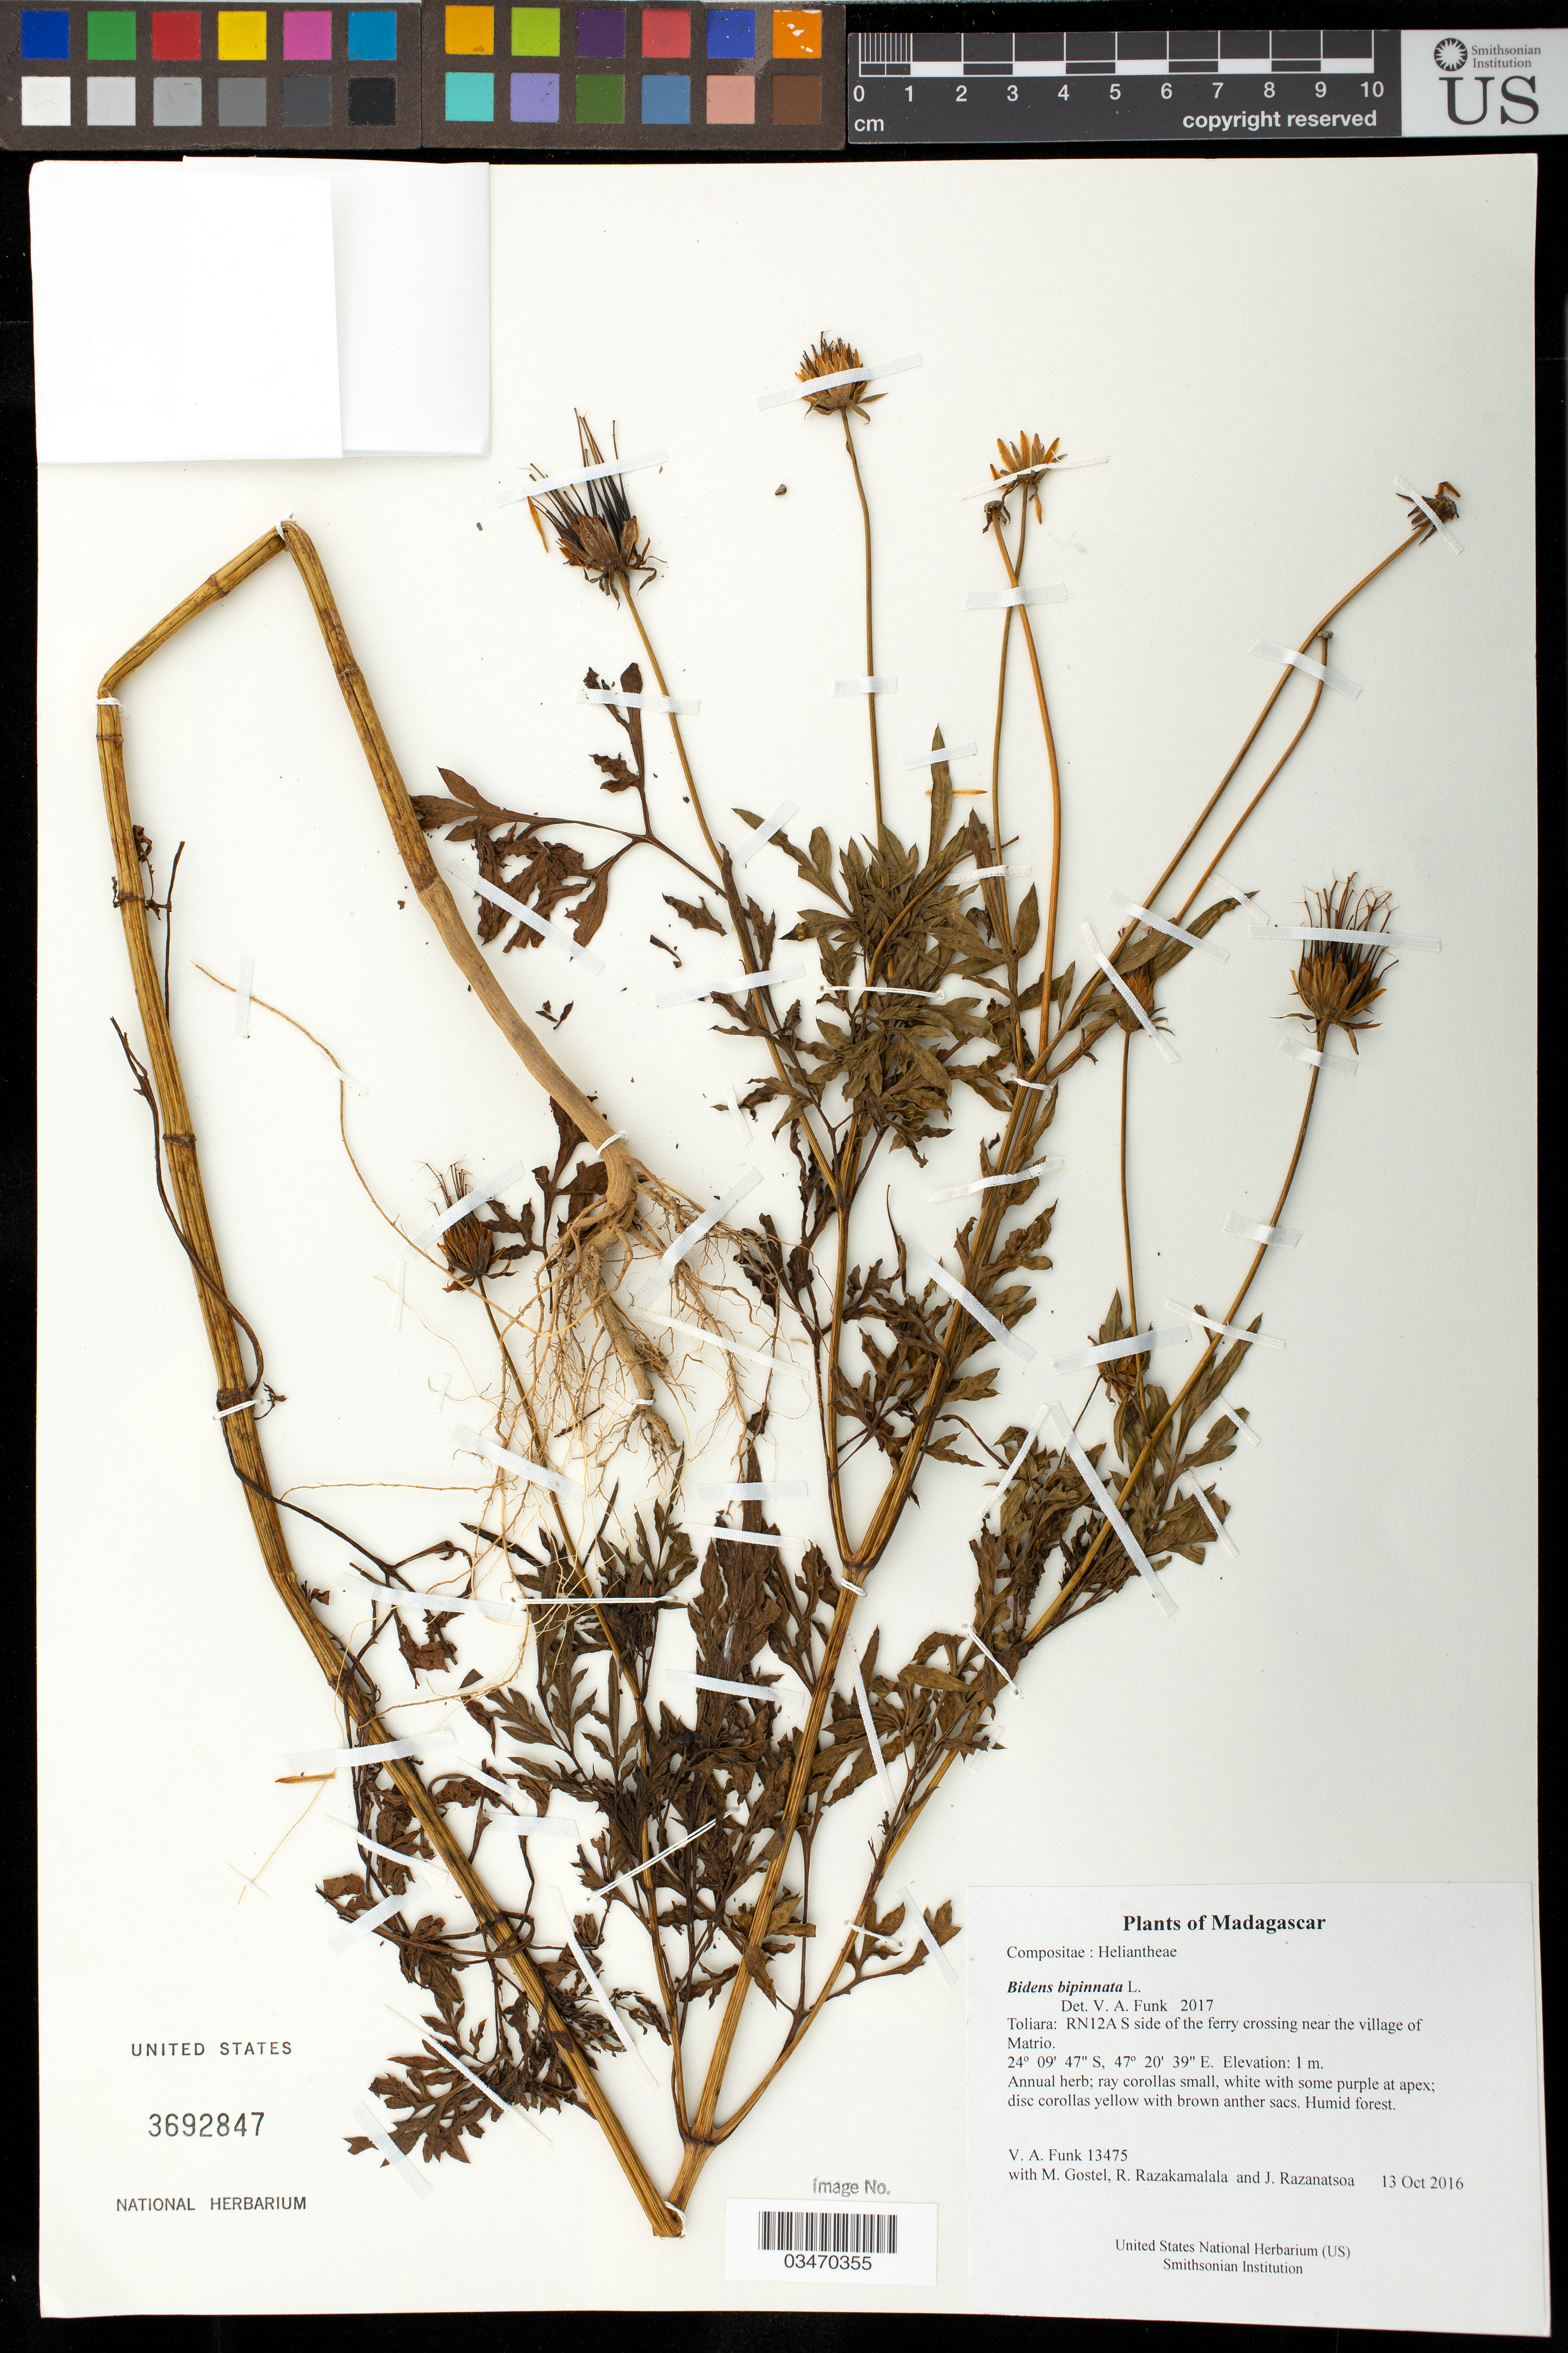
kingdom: Plantae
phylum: Tracheophyta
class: Magnoliopsida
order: Asterales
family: Asteraceae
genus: Cosmos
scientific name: Cosmos caudatus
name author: Kunth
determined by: Liris Barbosa da Silva, María, (UEFS (HUEFS)), Universidade Estadual de Feira de Santana (BRAZIL)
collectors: M. R. Gostel, R. Razakamalala & J. Razanatsoa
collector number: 13475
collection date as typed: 13 Oct 2016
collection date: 2016-10-13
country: Madagascar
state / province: Anosy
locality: RN12A S side of the ferry crossing near the village of Matrio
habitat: Humid forest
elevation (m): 1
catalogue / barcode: US 3692847